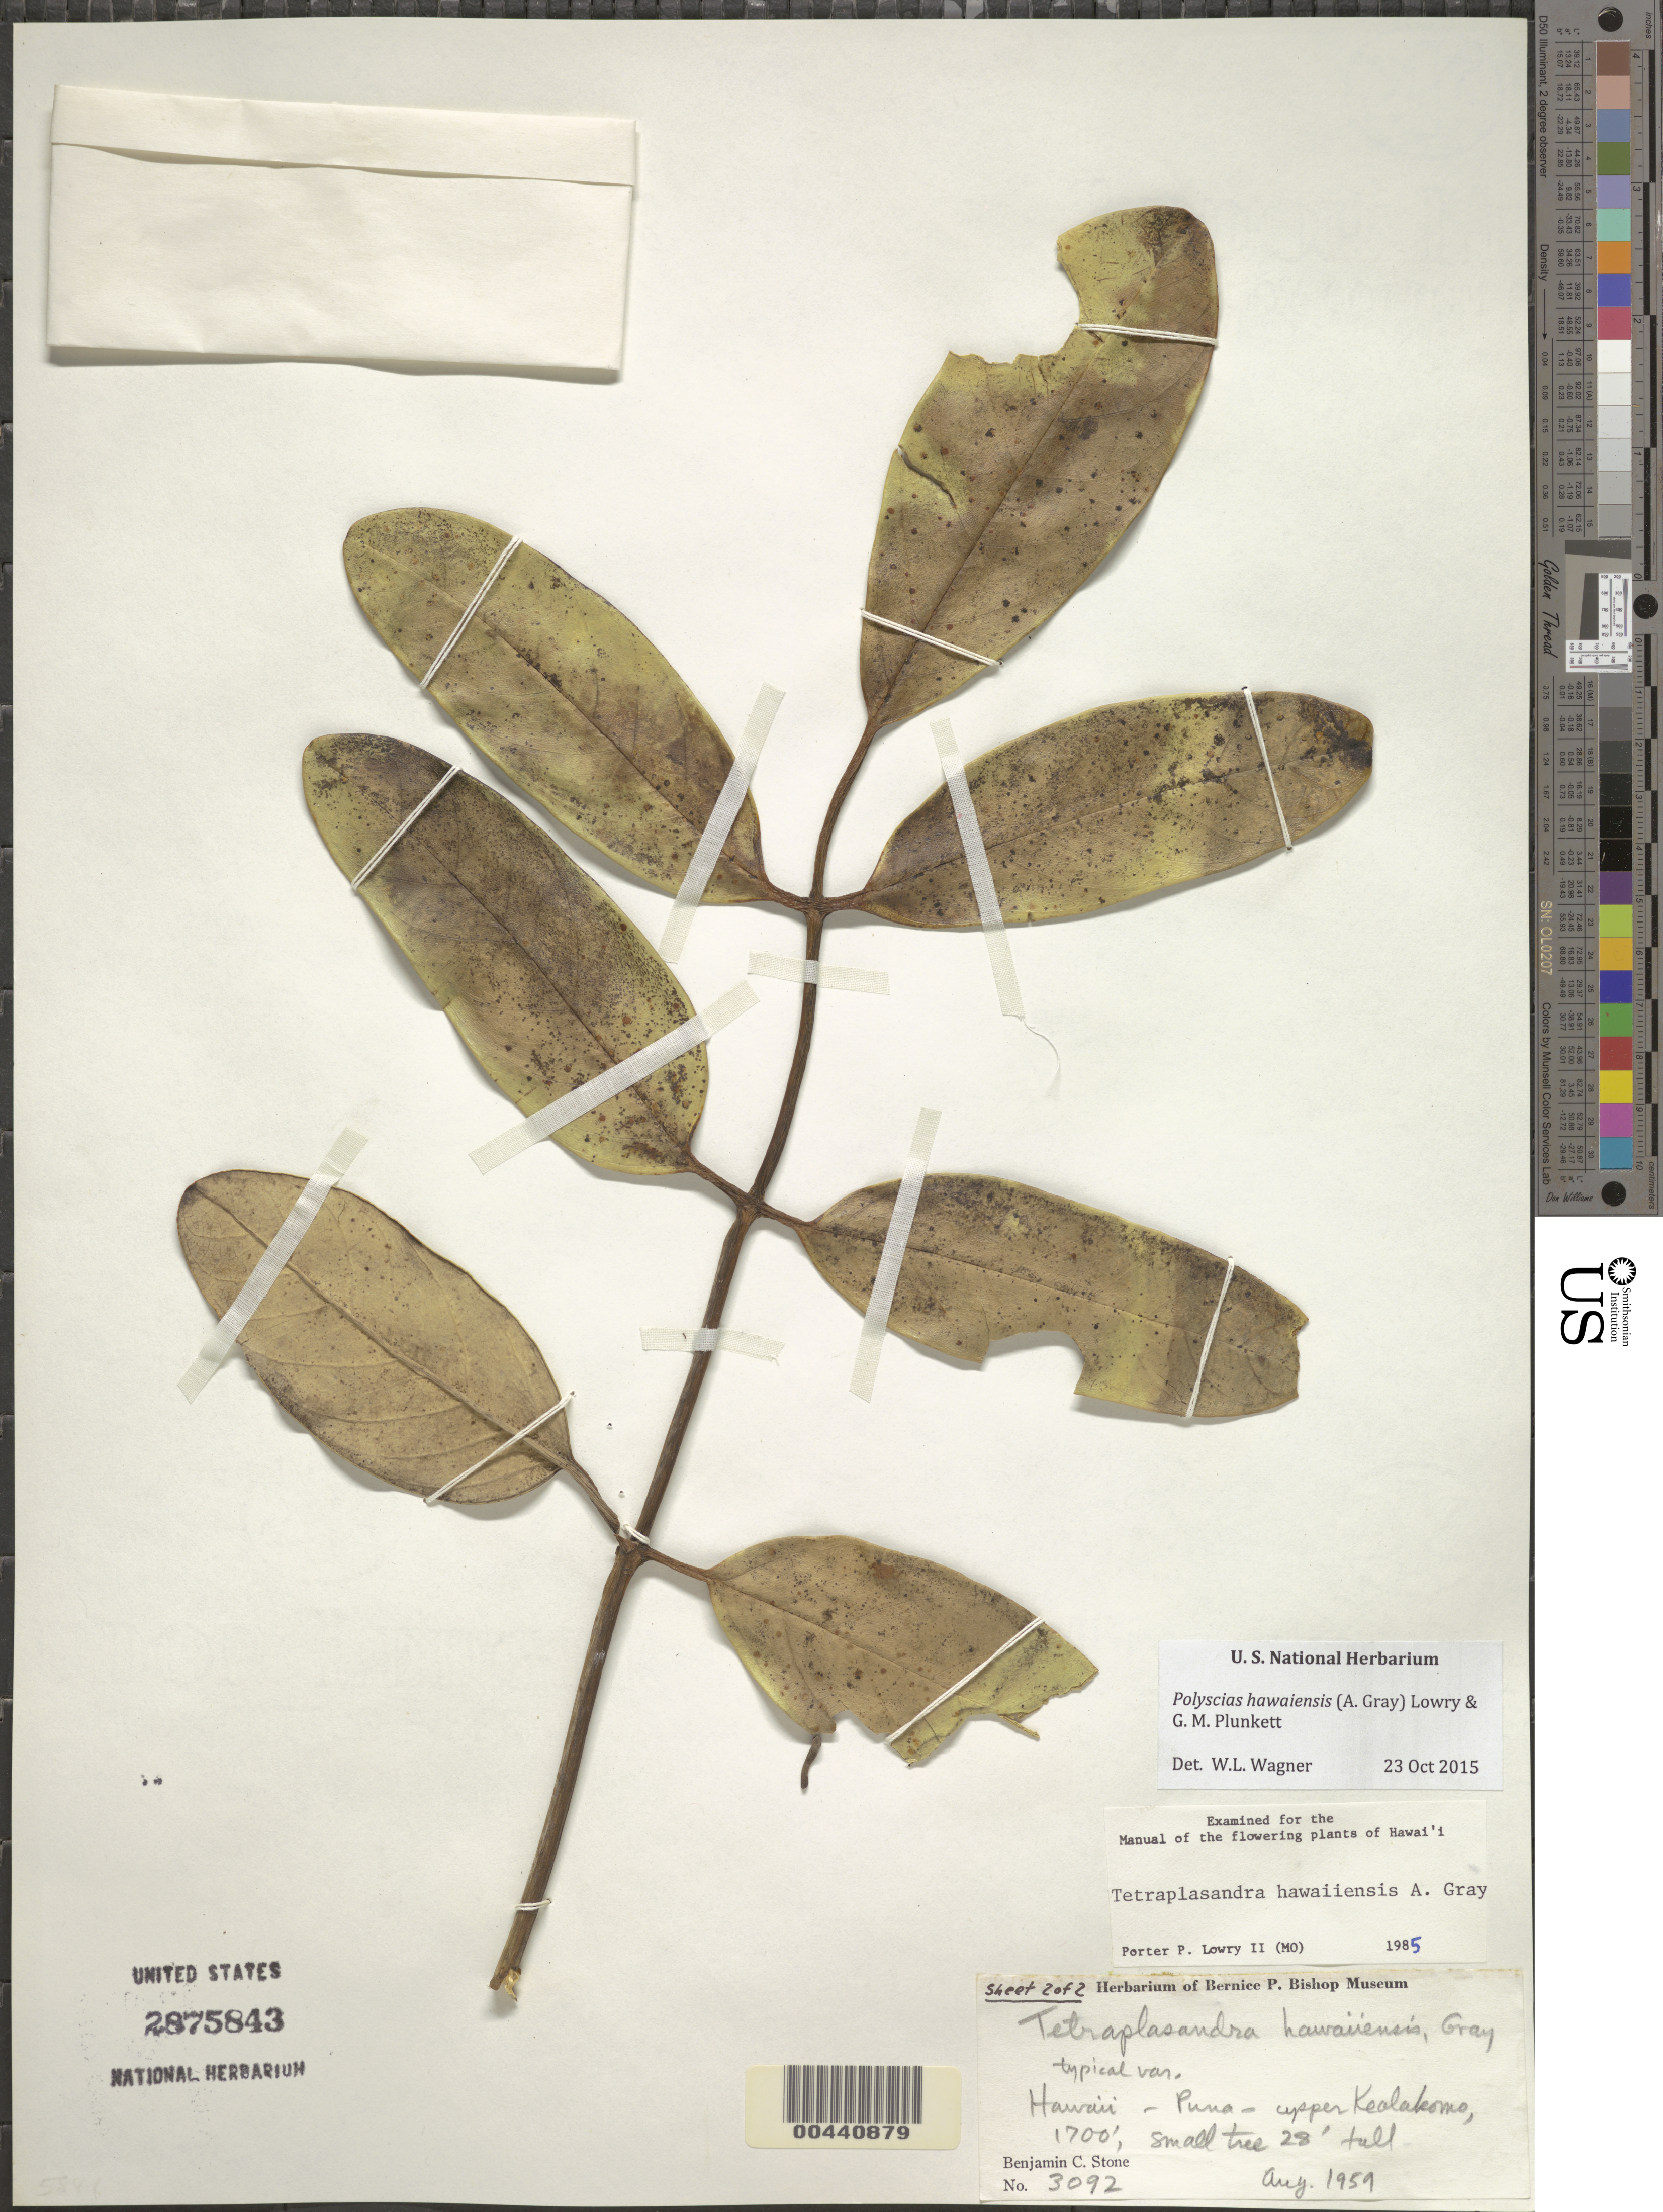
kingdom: Plantae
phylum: Tracheophyta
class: Magnoliopsida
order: Apiales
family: Araliaceae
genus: Polyscias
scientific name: Polyscias hawaiensis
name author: (A. Gray) Lowry & G. M. Plunkett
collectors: B. C. Stone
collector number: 3092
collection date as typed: Aug 1959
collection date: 1959-08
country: United States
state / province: Hawaii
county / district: Hawaii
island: Hawaii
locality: Puna, upper Kealakomo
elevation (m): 518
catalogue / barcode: US 2875843